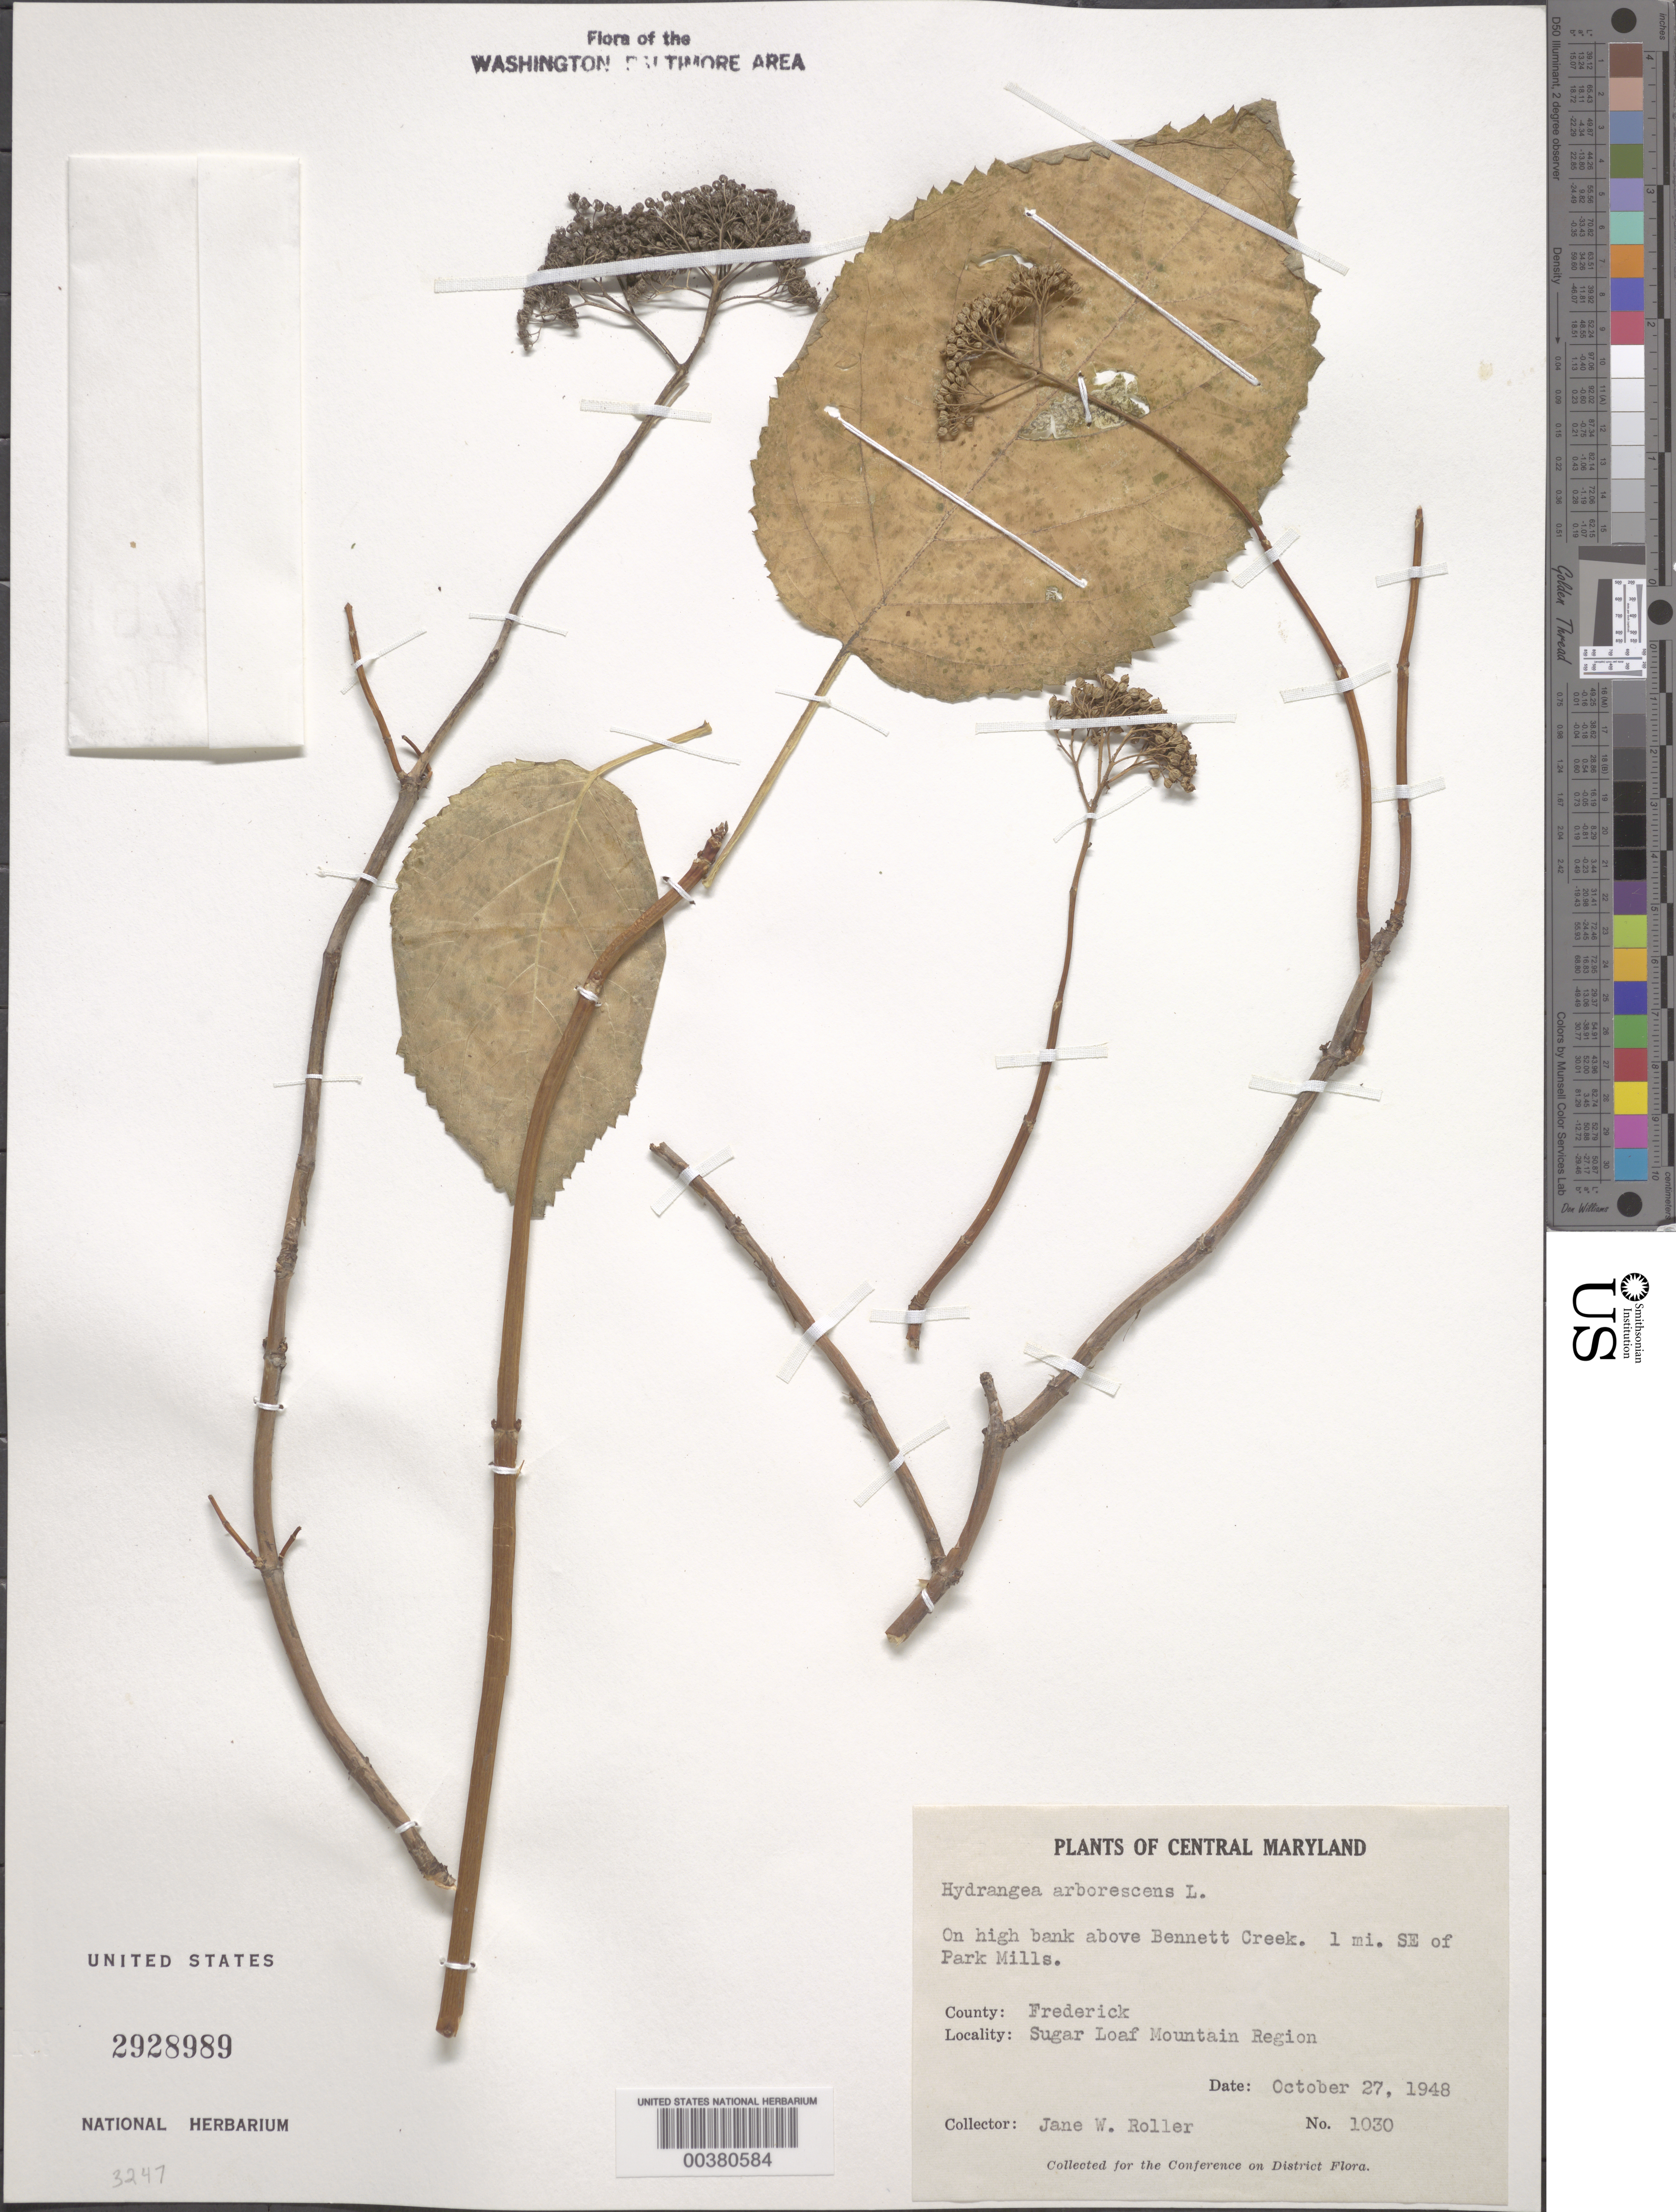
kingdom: Plantae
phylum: Tracheophyta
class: Magnoliopsida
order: Cornales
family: Hydrangeaceae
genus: Hydrangea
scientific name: Hydrangea arborescens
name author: L.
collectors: J. W. Roller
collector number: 1030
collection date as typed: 27 Oct 1948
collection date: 1948-10-27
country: United States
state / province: Maryland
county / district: Frederick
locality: Sugar Loaf Mountain Region Bennett Creek, southeast of Park Mills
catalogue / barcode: US 2928989